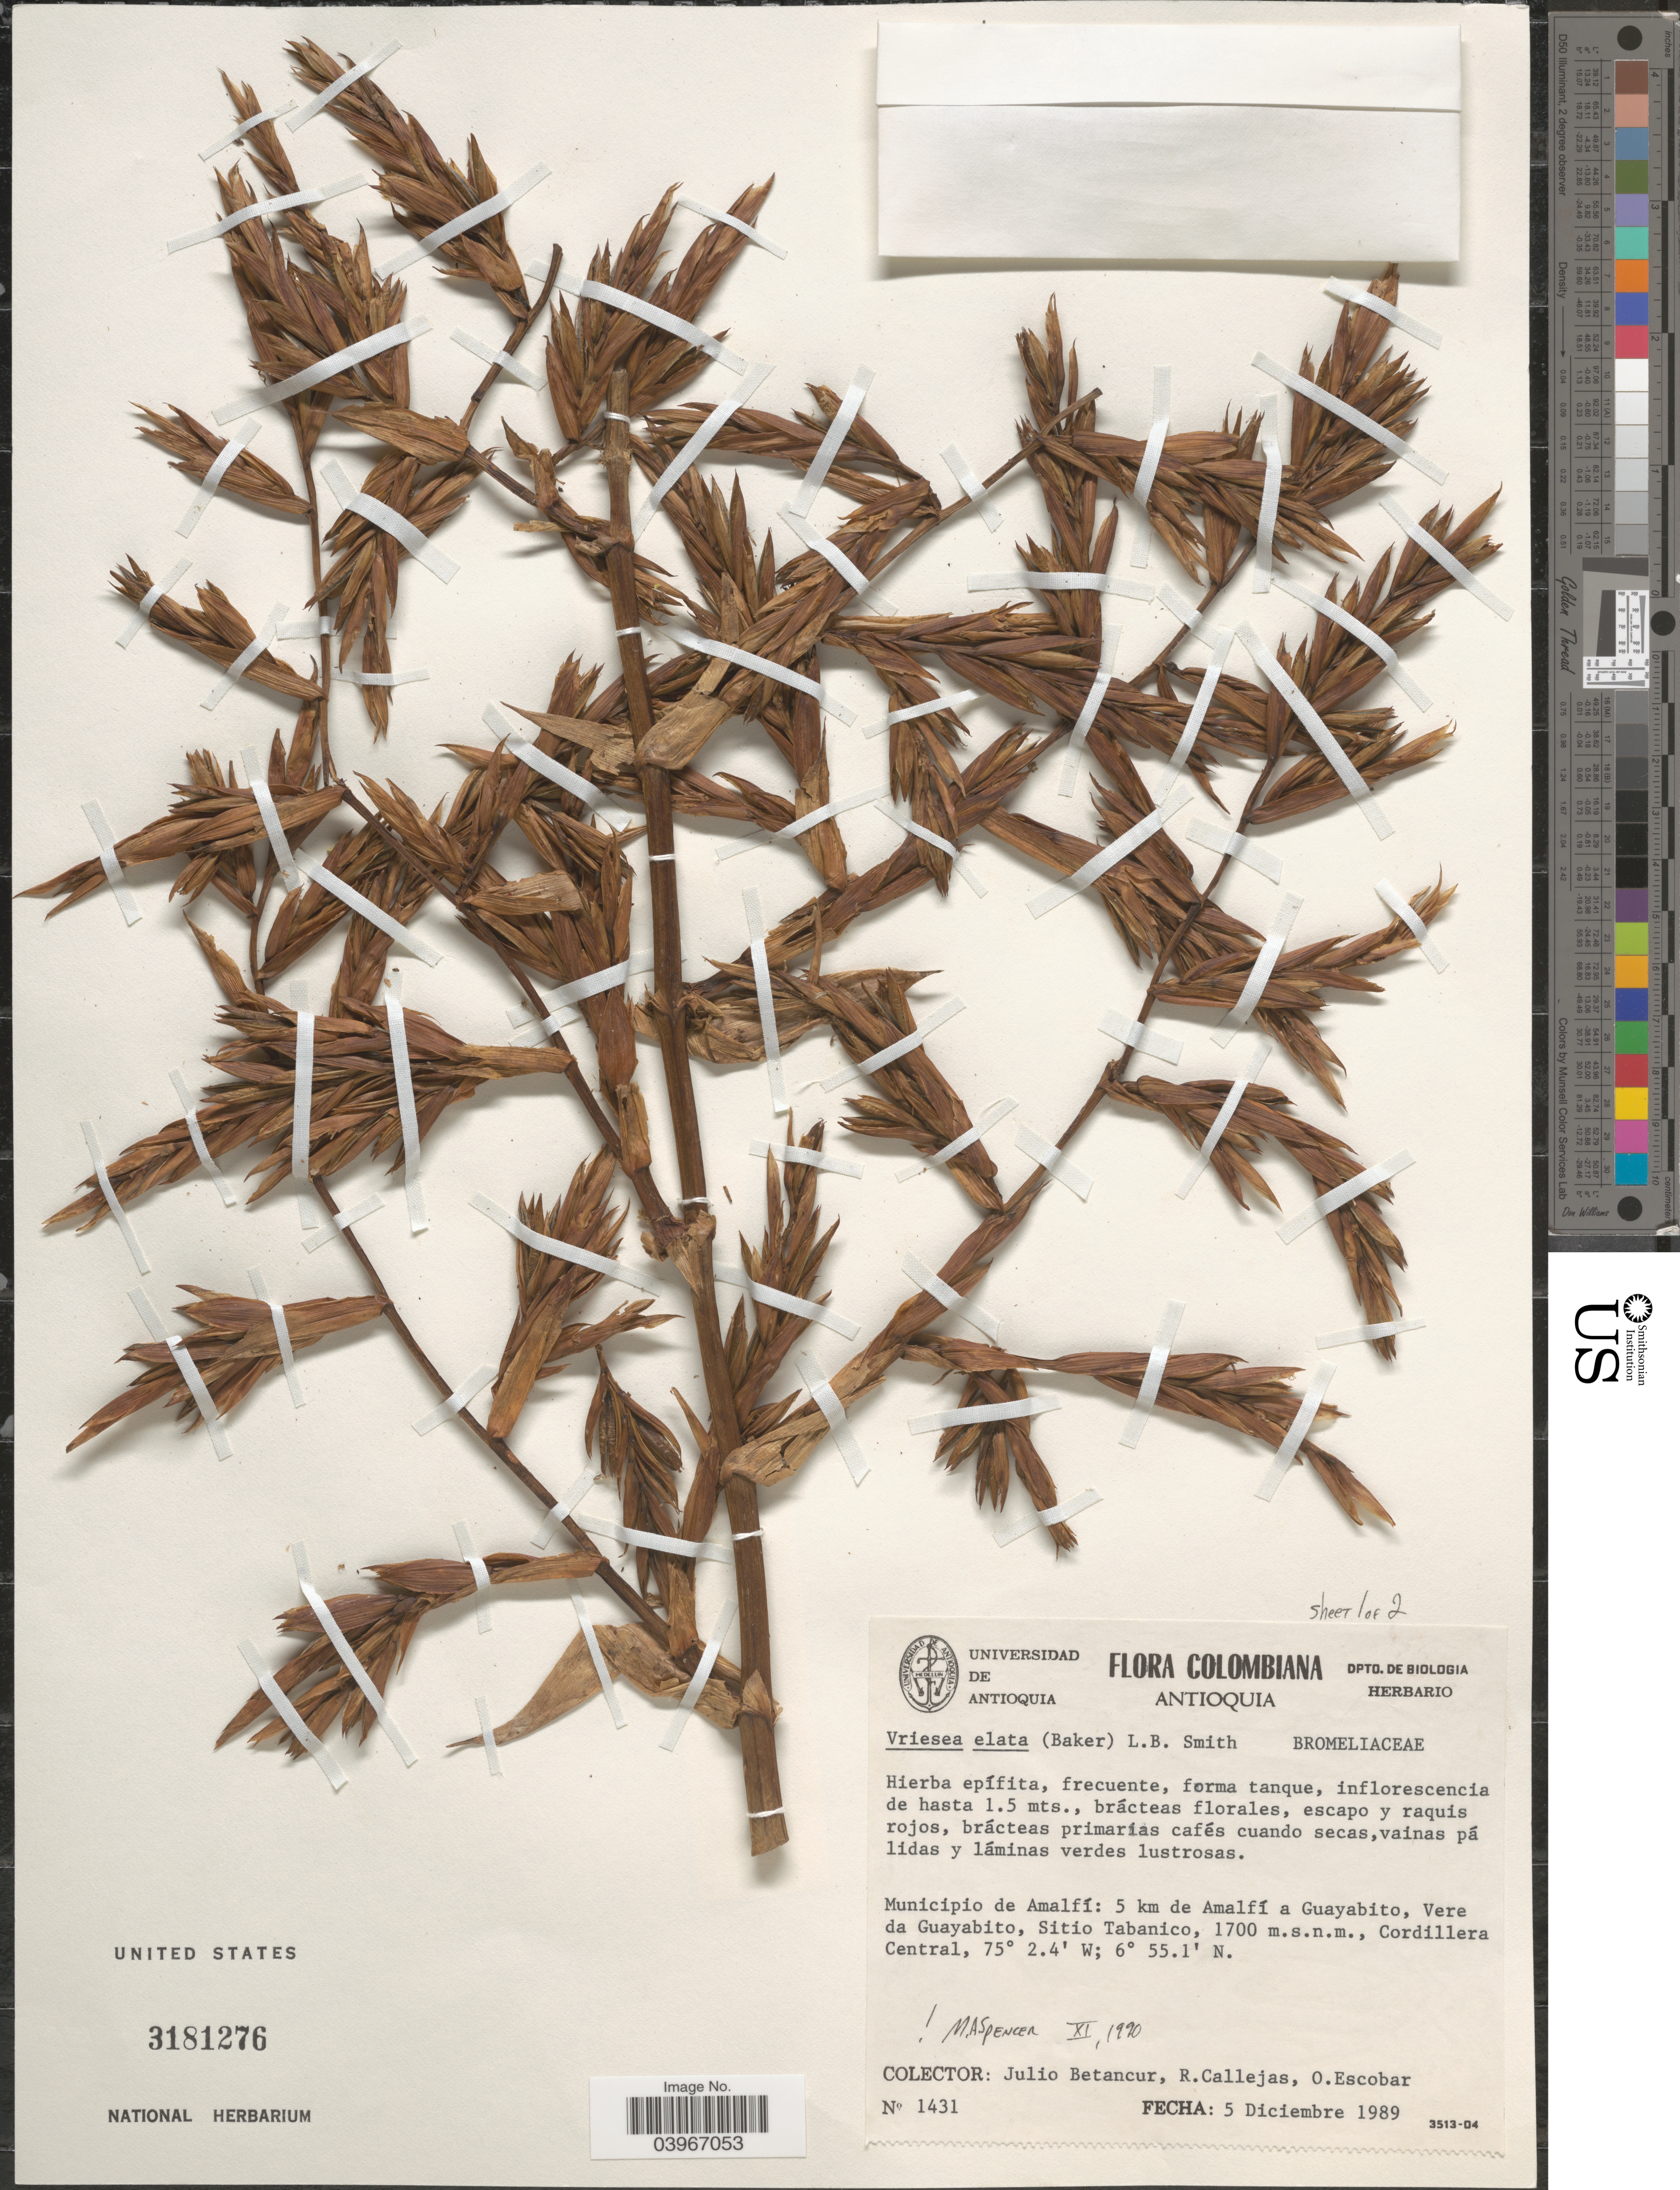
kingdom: Plantae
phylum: Tracheophyta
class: Liliopsida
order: Poales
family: Bromeliaceae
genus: Vriesea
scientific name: Vriesea elata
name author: (Baker) L.B. Sm.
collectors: J. Betancur, R. Callejas & O. Escobar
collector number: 1431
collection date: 1989-12-05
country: Colombia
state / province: Antioquia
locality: Municipio de Amalfí: 5 km de Amalfí a Guayabito, Vere de Guayabito, Sitio Tabanico, Cordillera Central.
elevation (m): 1700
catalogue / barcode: US 3181276